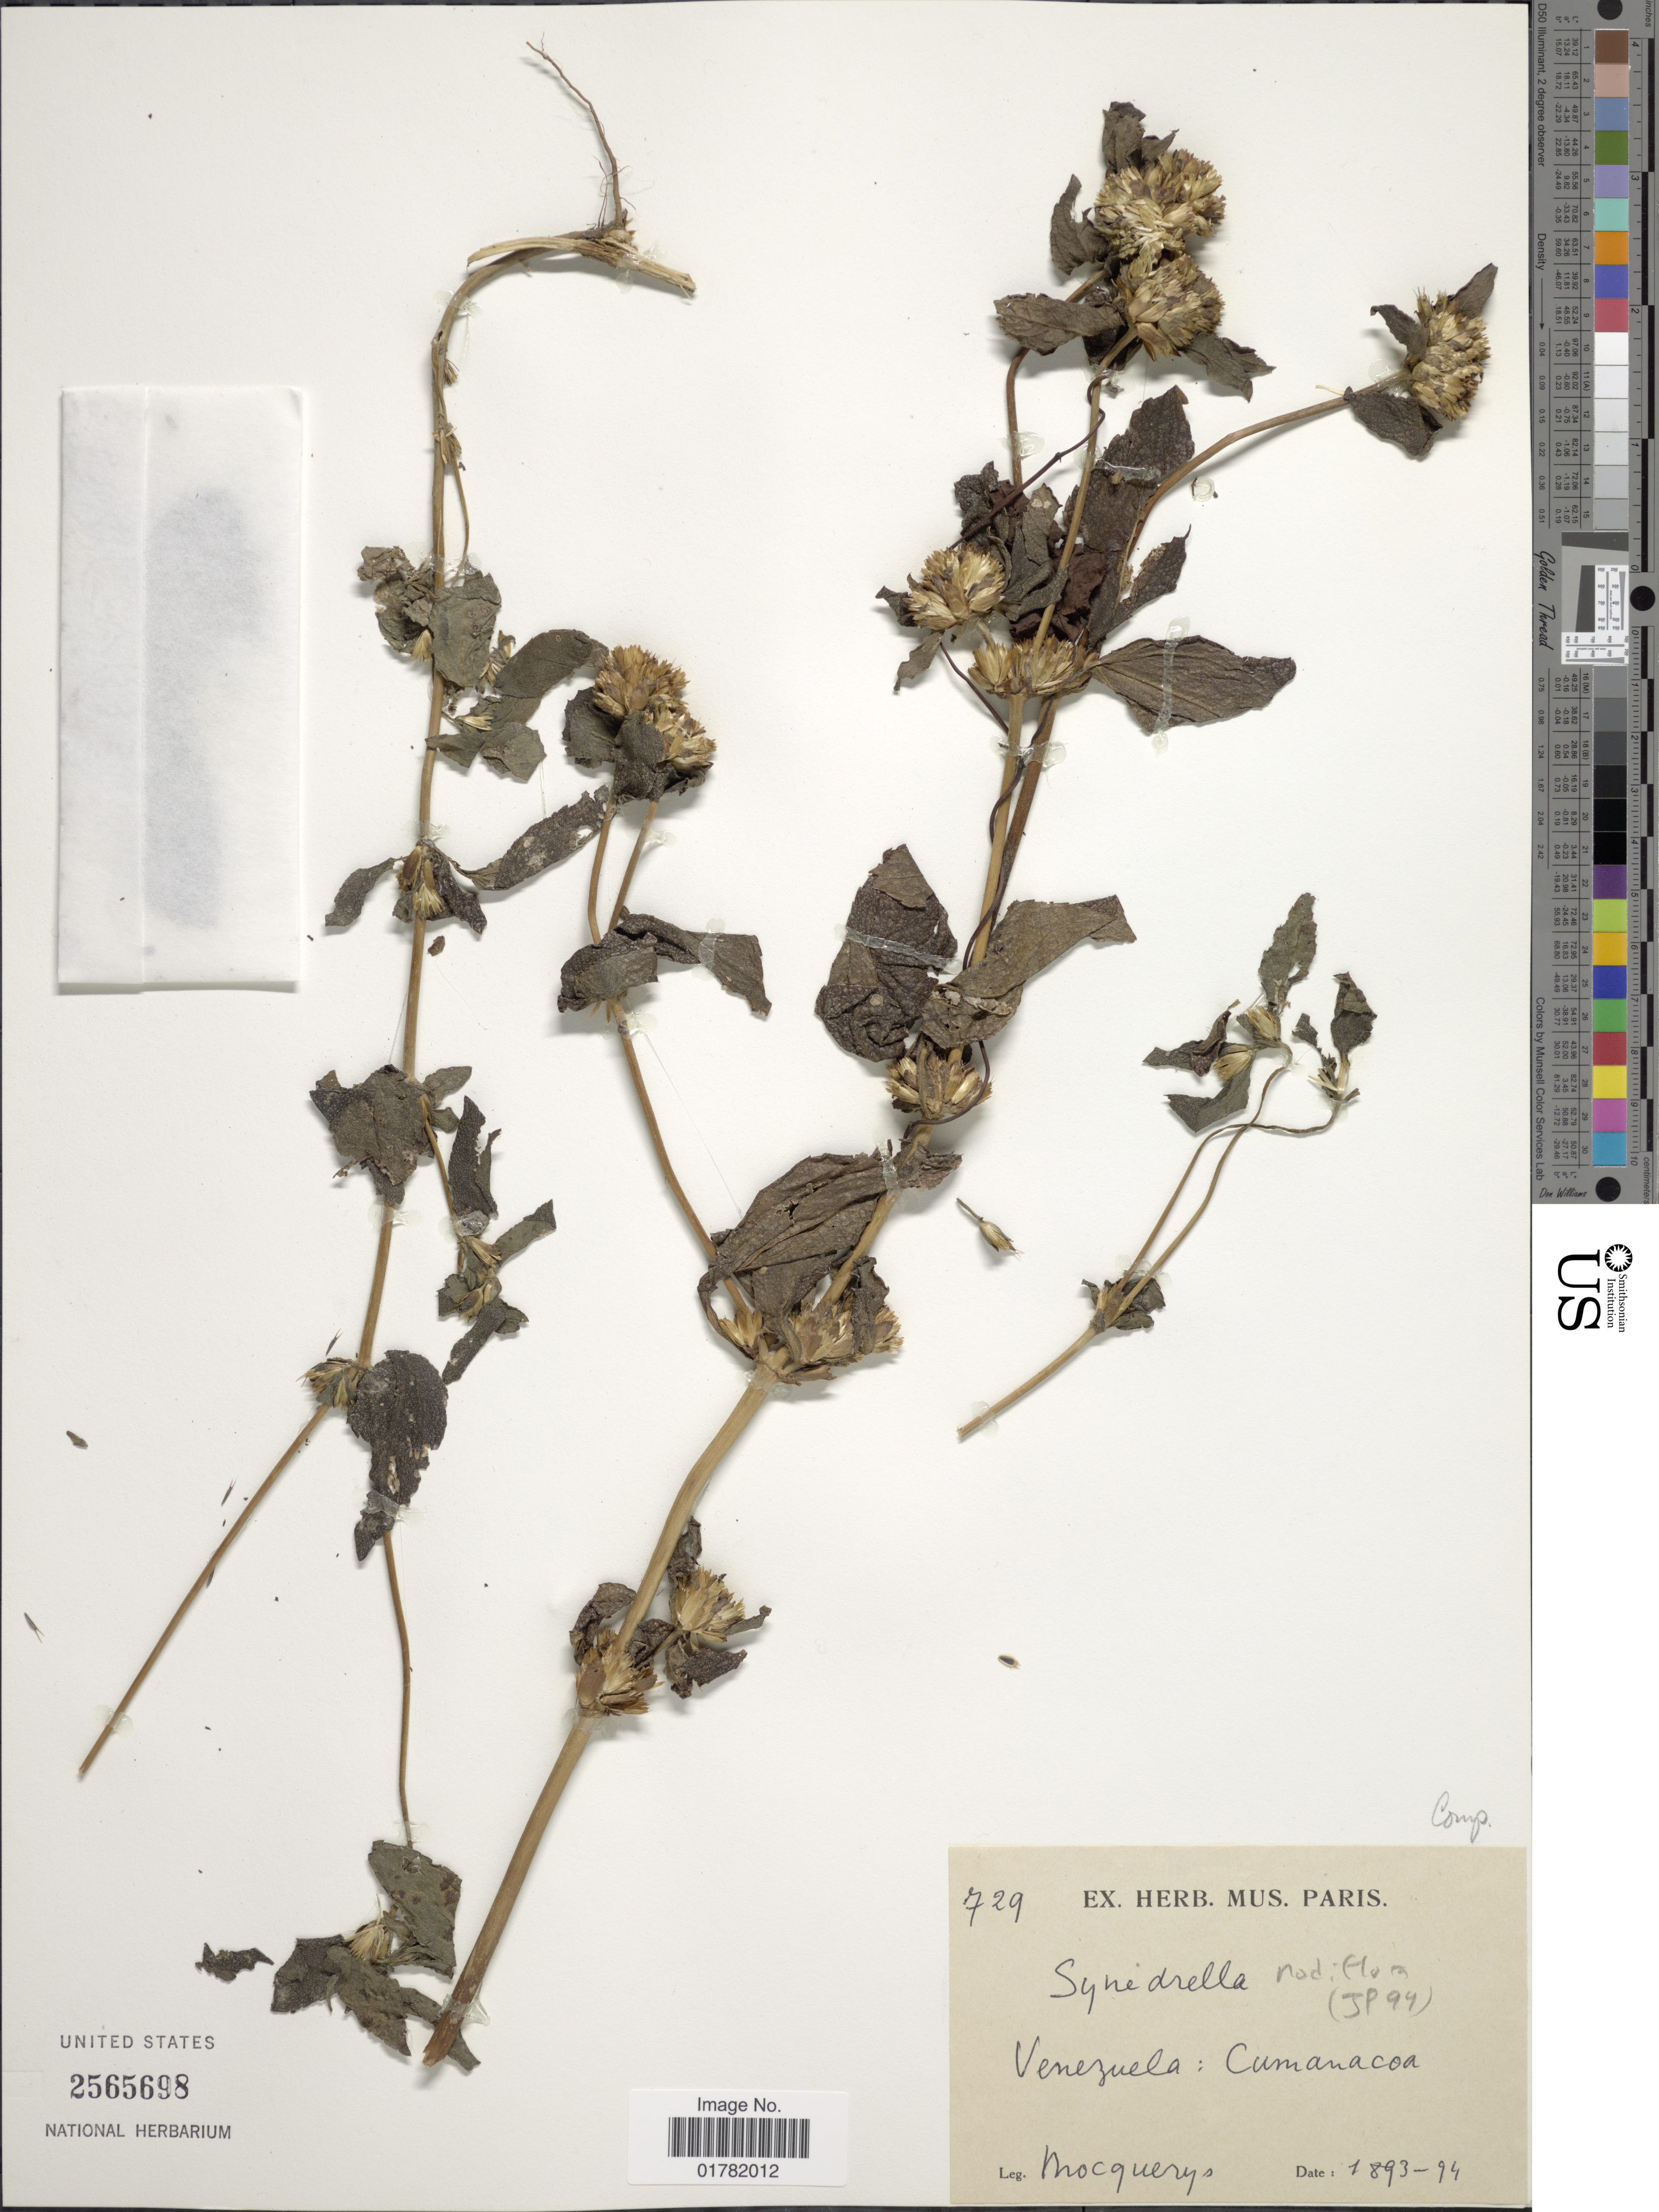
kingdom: Plantae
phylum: Tracheophyta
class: Magnoliopsida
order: Asterales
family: Asteraceae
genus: Synedrella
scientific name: Synedrella nodiflora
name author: (L.) Gaertn.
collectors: A. Mocquerys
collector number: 729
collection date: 1893/1894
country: Venezuela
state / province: Sucre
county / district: Montes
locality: Cumanacoa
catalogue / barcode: US 2565698